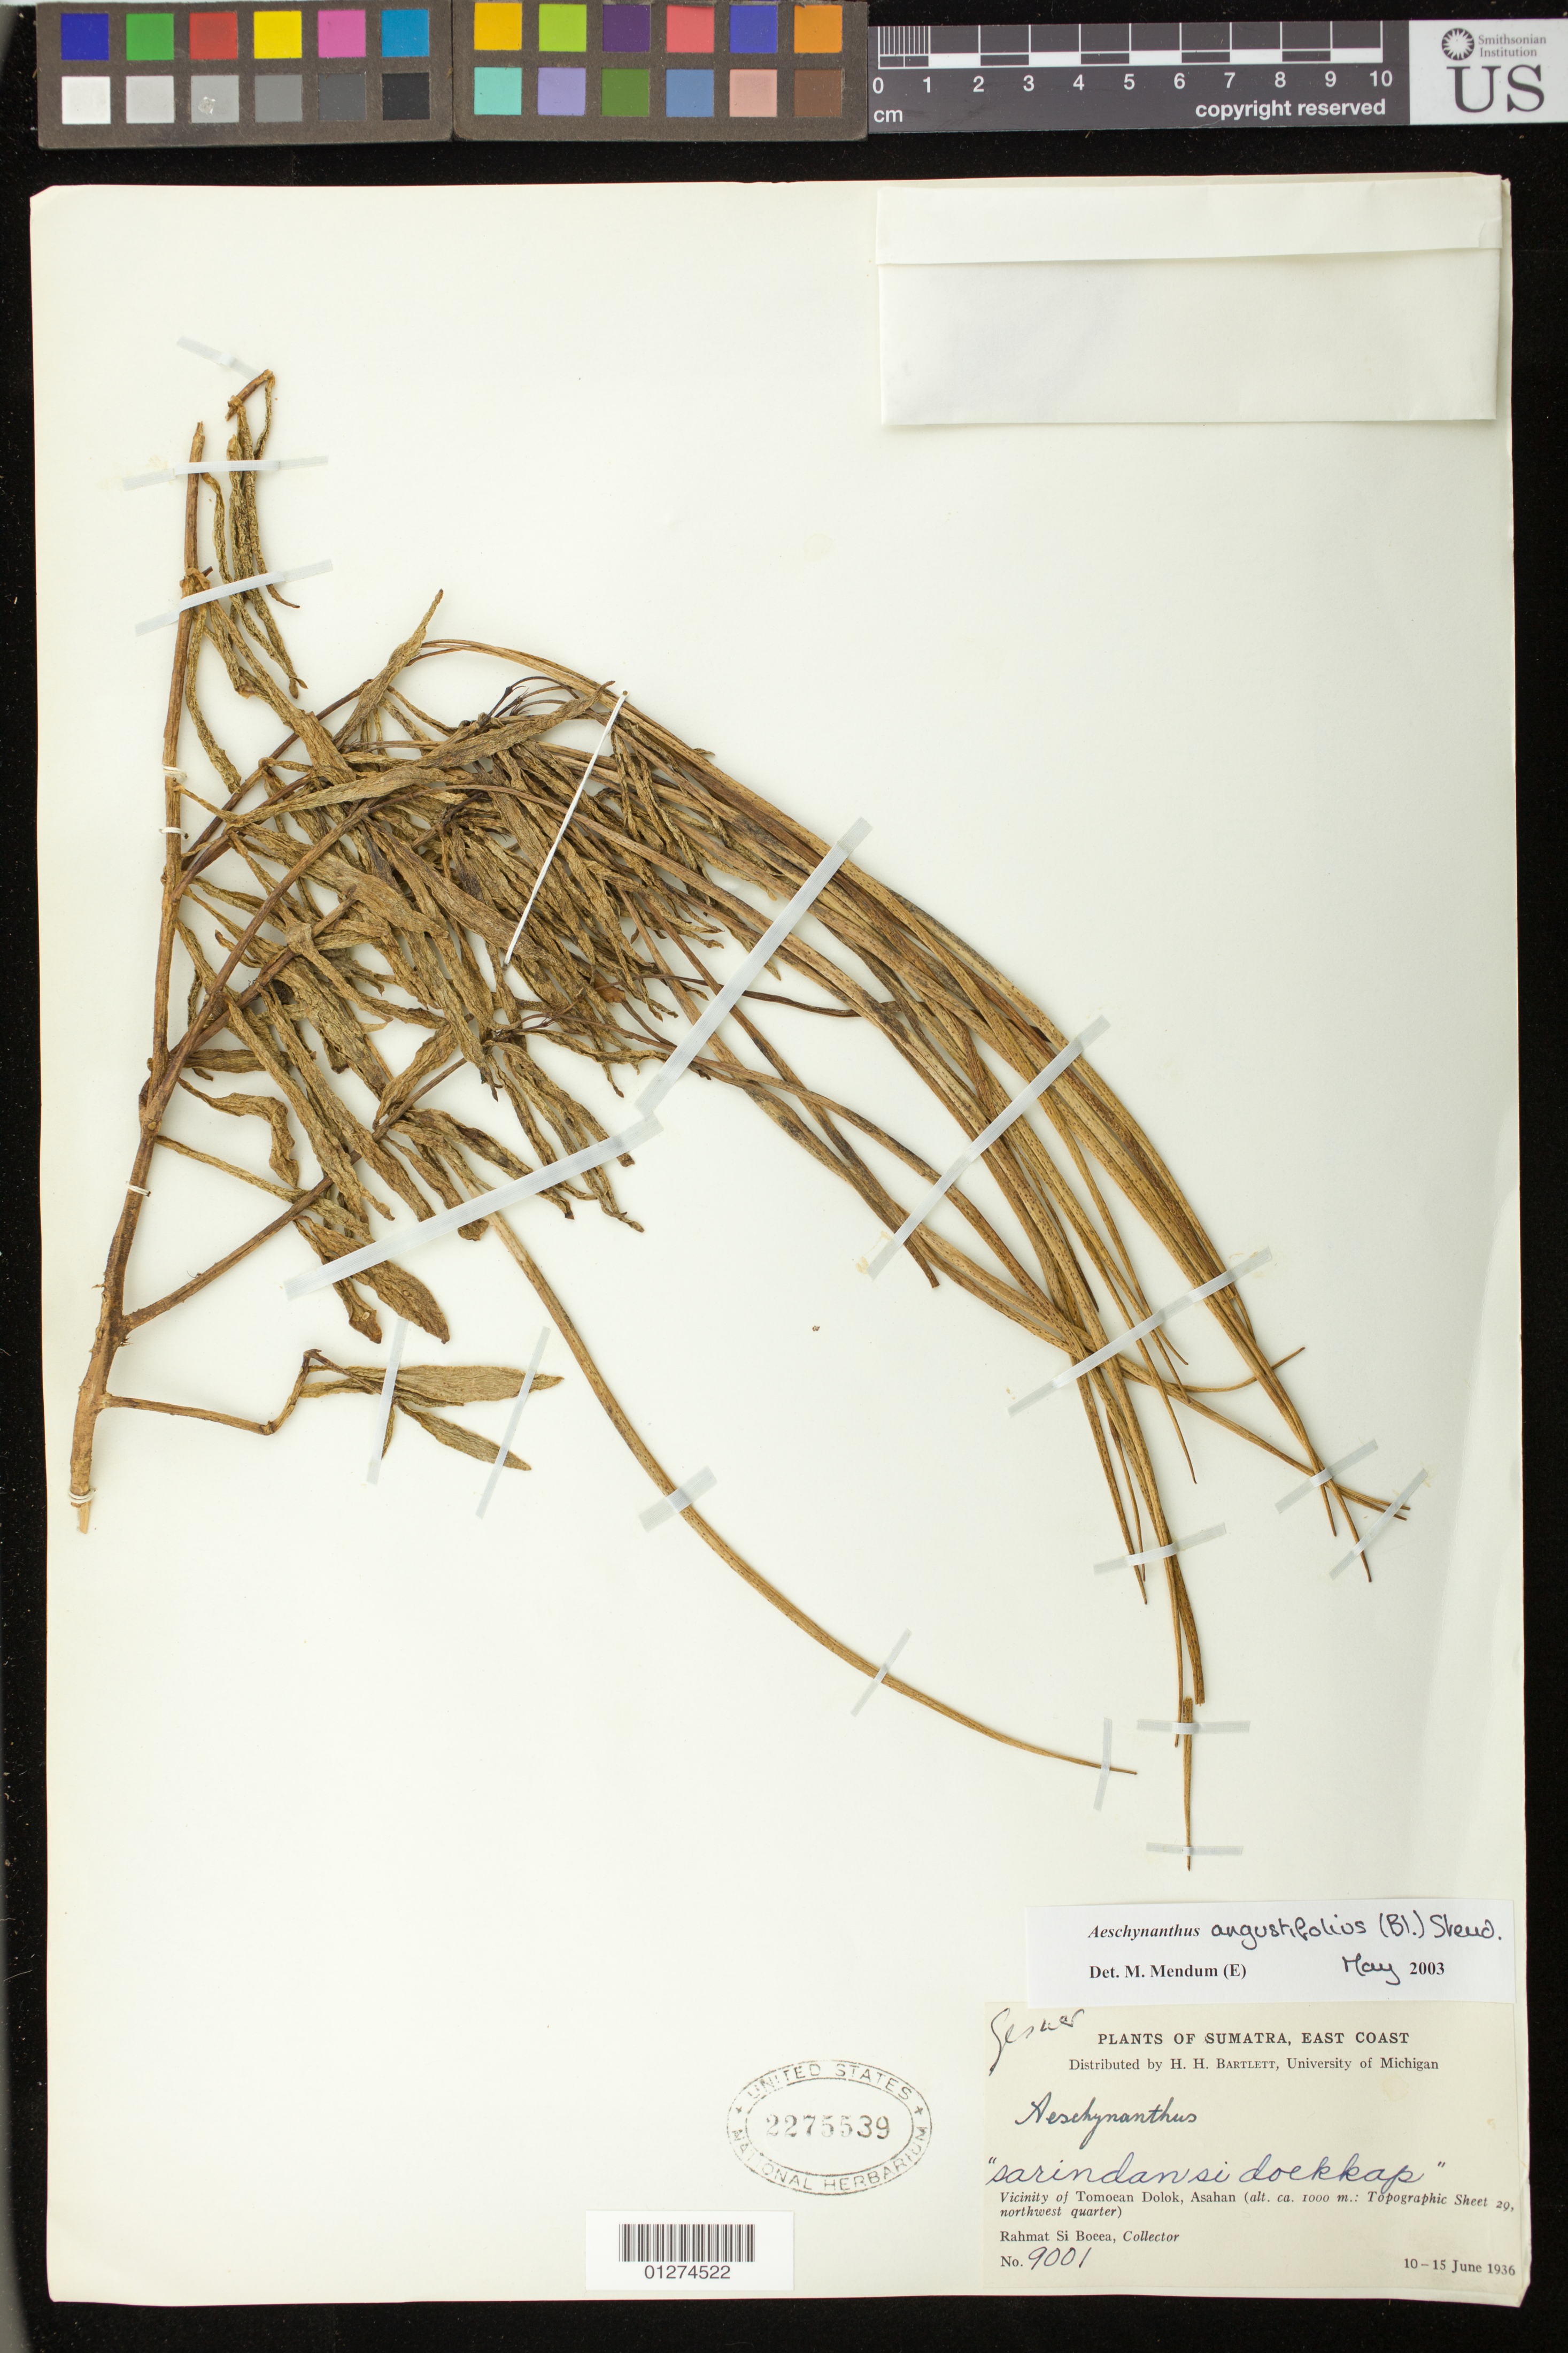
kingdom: Plantae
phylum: Tracheophyta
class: Magnoliopsida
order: Lamiales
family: Gesneriaceae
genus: Aeschynanthus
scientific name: Aeschynanthus angustifolius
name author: (Blume) Steud.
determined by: Mendum, Mary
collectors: Rahmat Si Boeea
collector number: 9001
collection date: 1936-06-10/1936-06-15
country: Indonesia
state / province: Sumatra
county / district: Sumatera Utara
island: Sumatra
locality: Vicinity of Tomoean Dolok.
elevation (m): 1000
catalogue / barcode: US 2275539